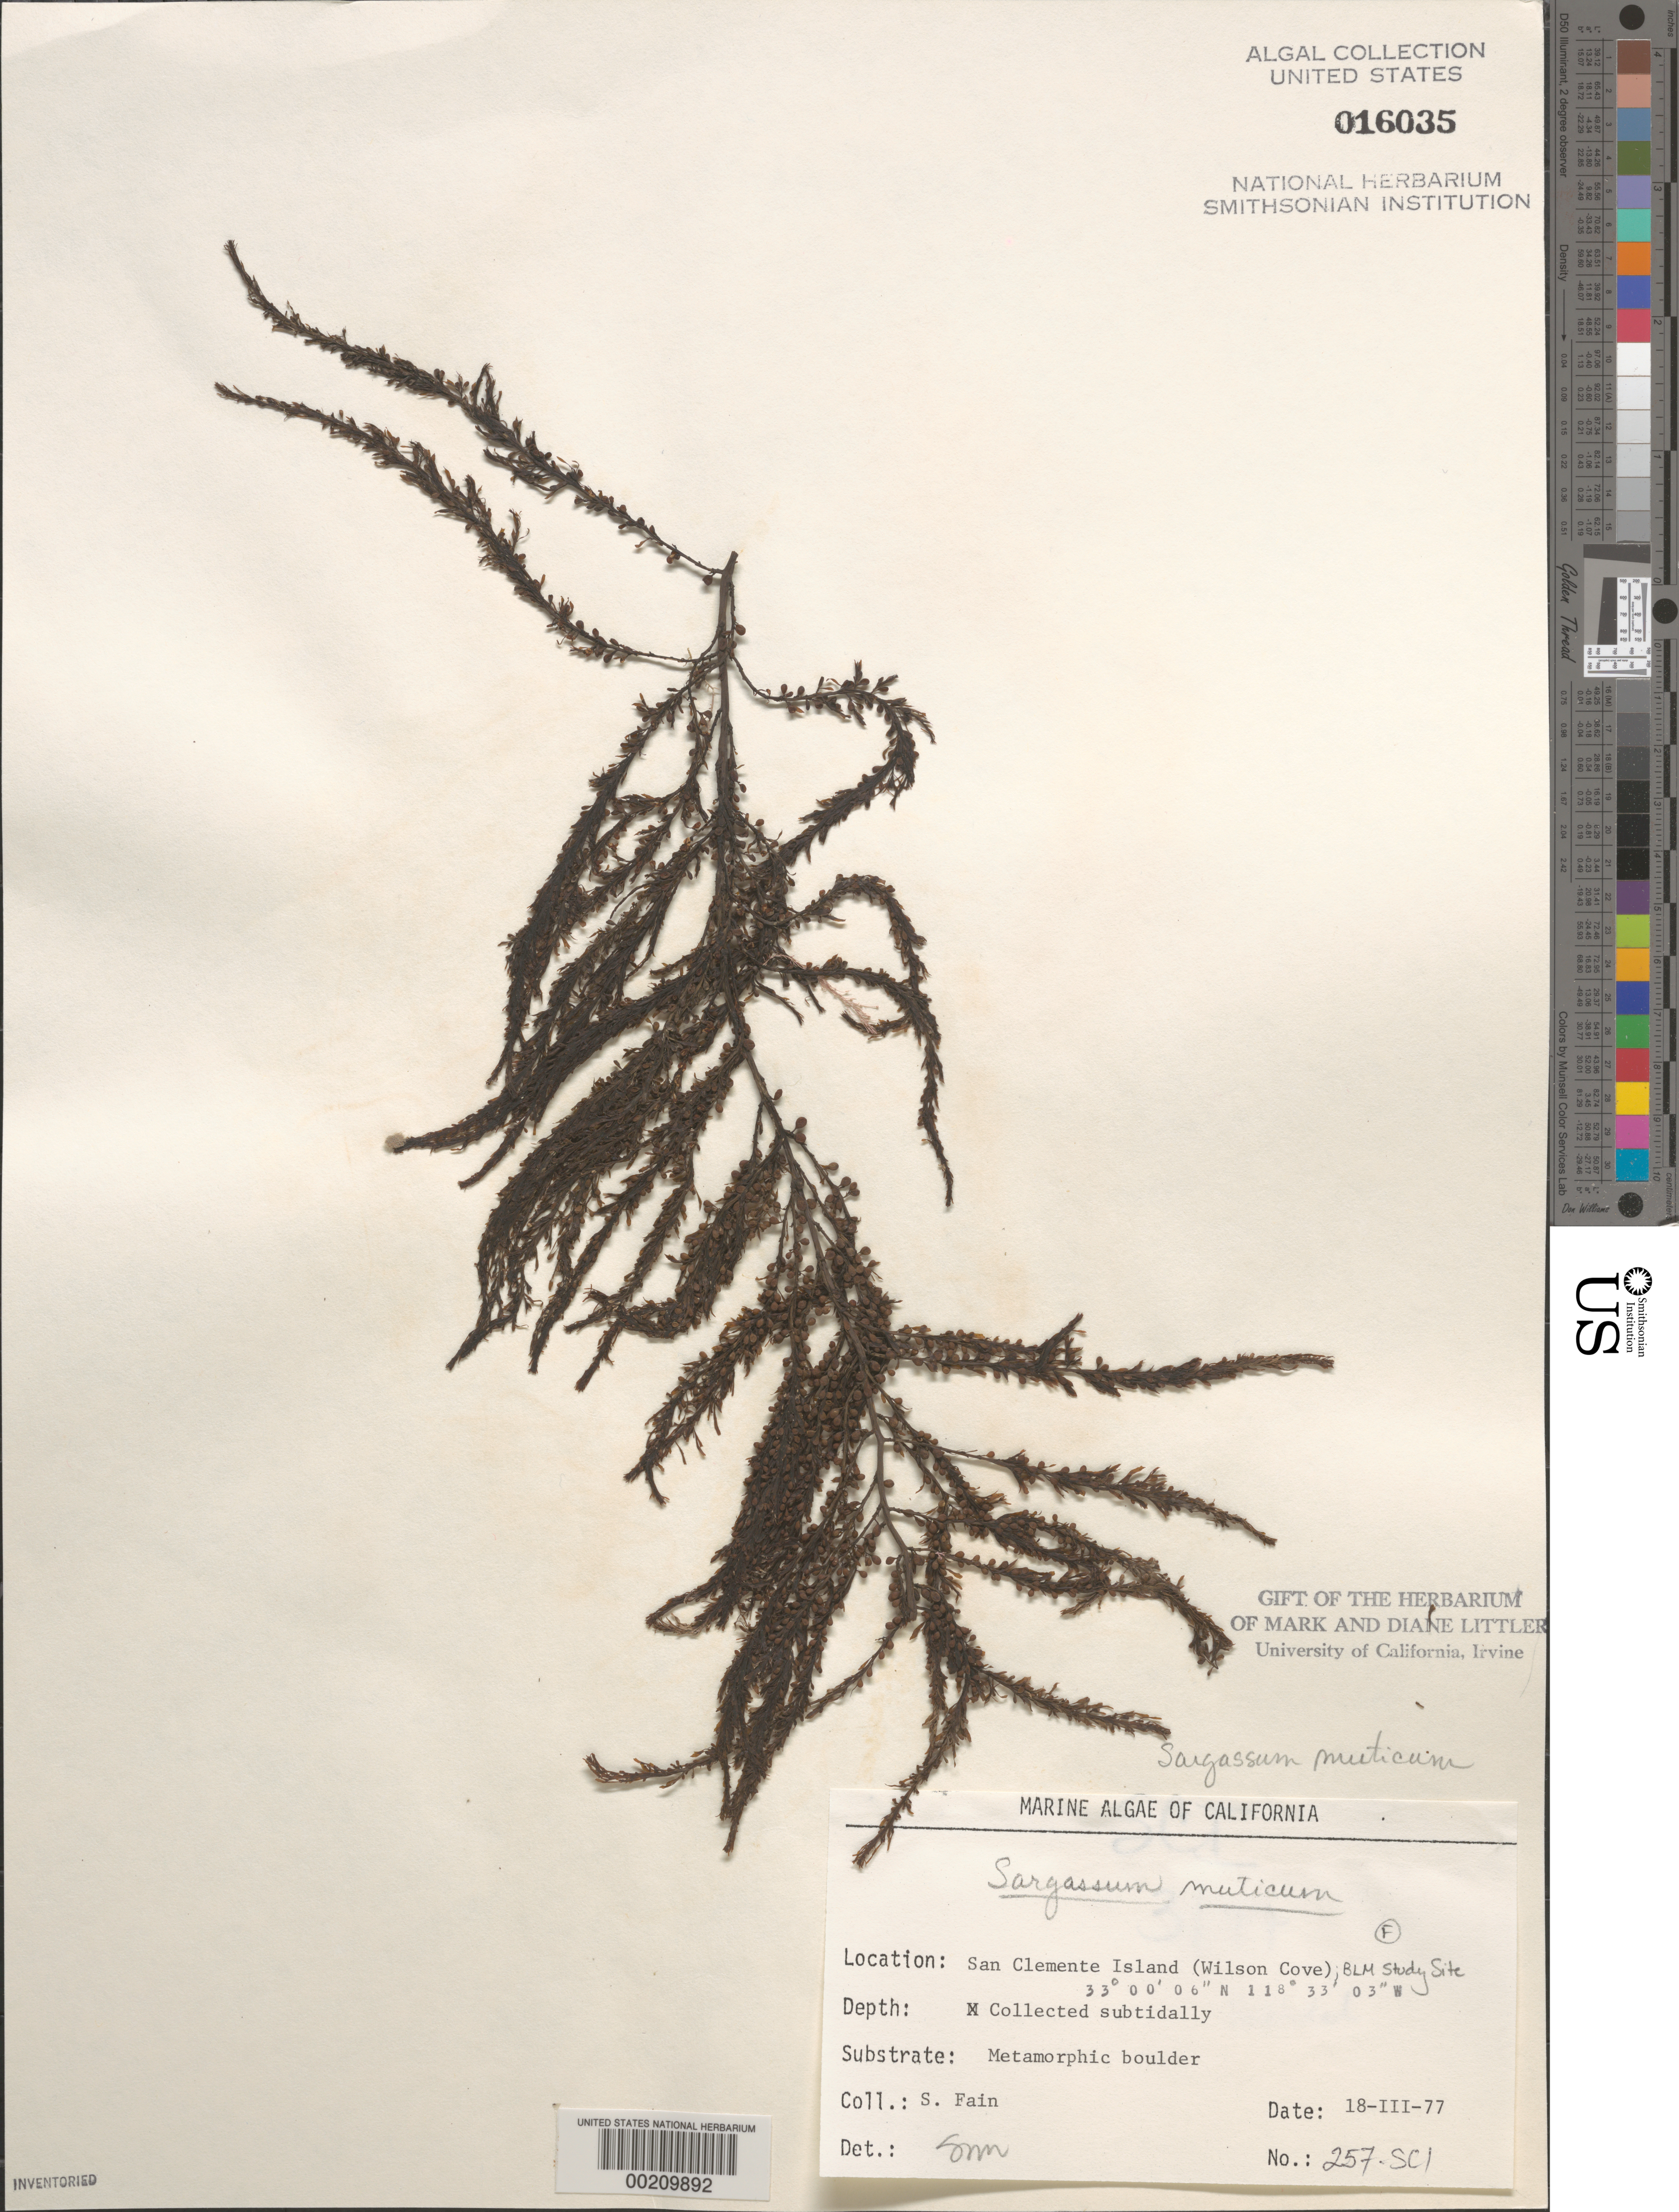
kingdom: Chromista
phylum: Ochrophyta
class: Phaeophyceae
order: Fucales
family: Sargassaceae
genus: Sargassum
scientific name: Sargassum muticum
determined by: Murray, S. N.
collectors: S. Fain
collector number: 257-SCI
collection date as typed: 18 Mar 1977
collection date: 1977-03-18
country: United States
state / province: California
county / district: Los Angeles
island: San Clemente Island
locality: Wilson Cove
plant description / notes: BLM-SOCALBIGHT Rocky Intertidal Survey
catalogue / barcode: US 16035